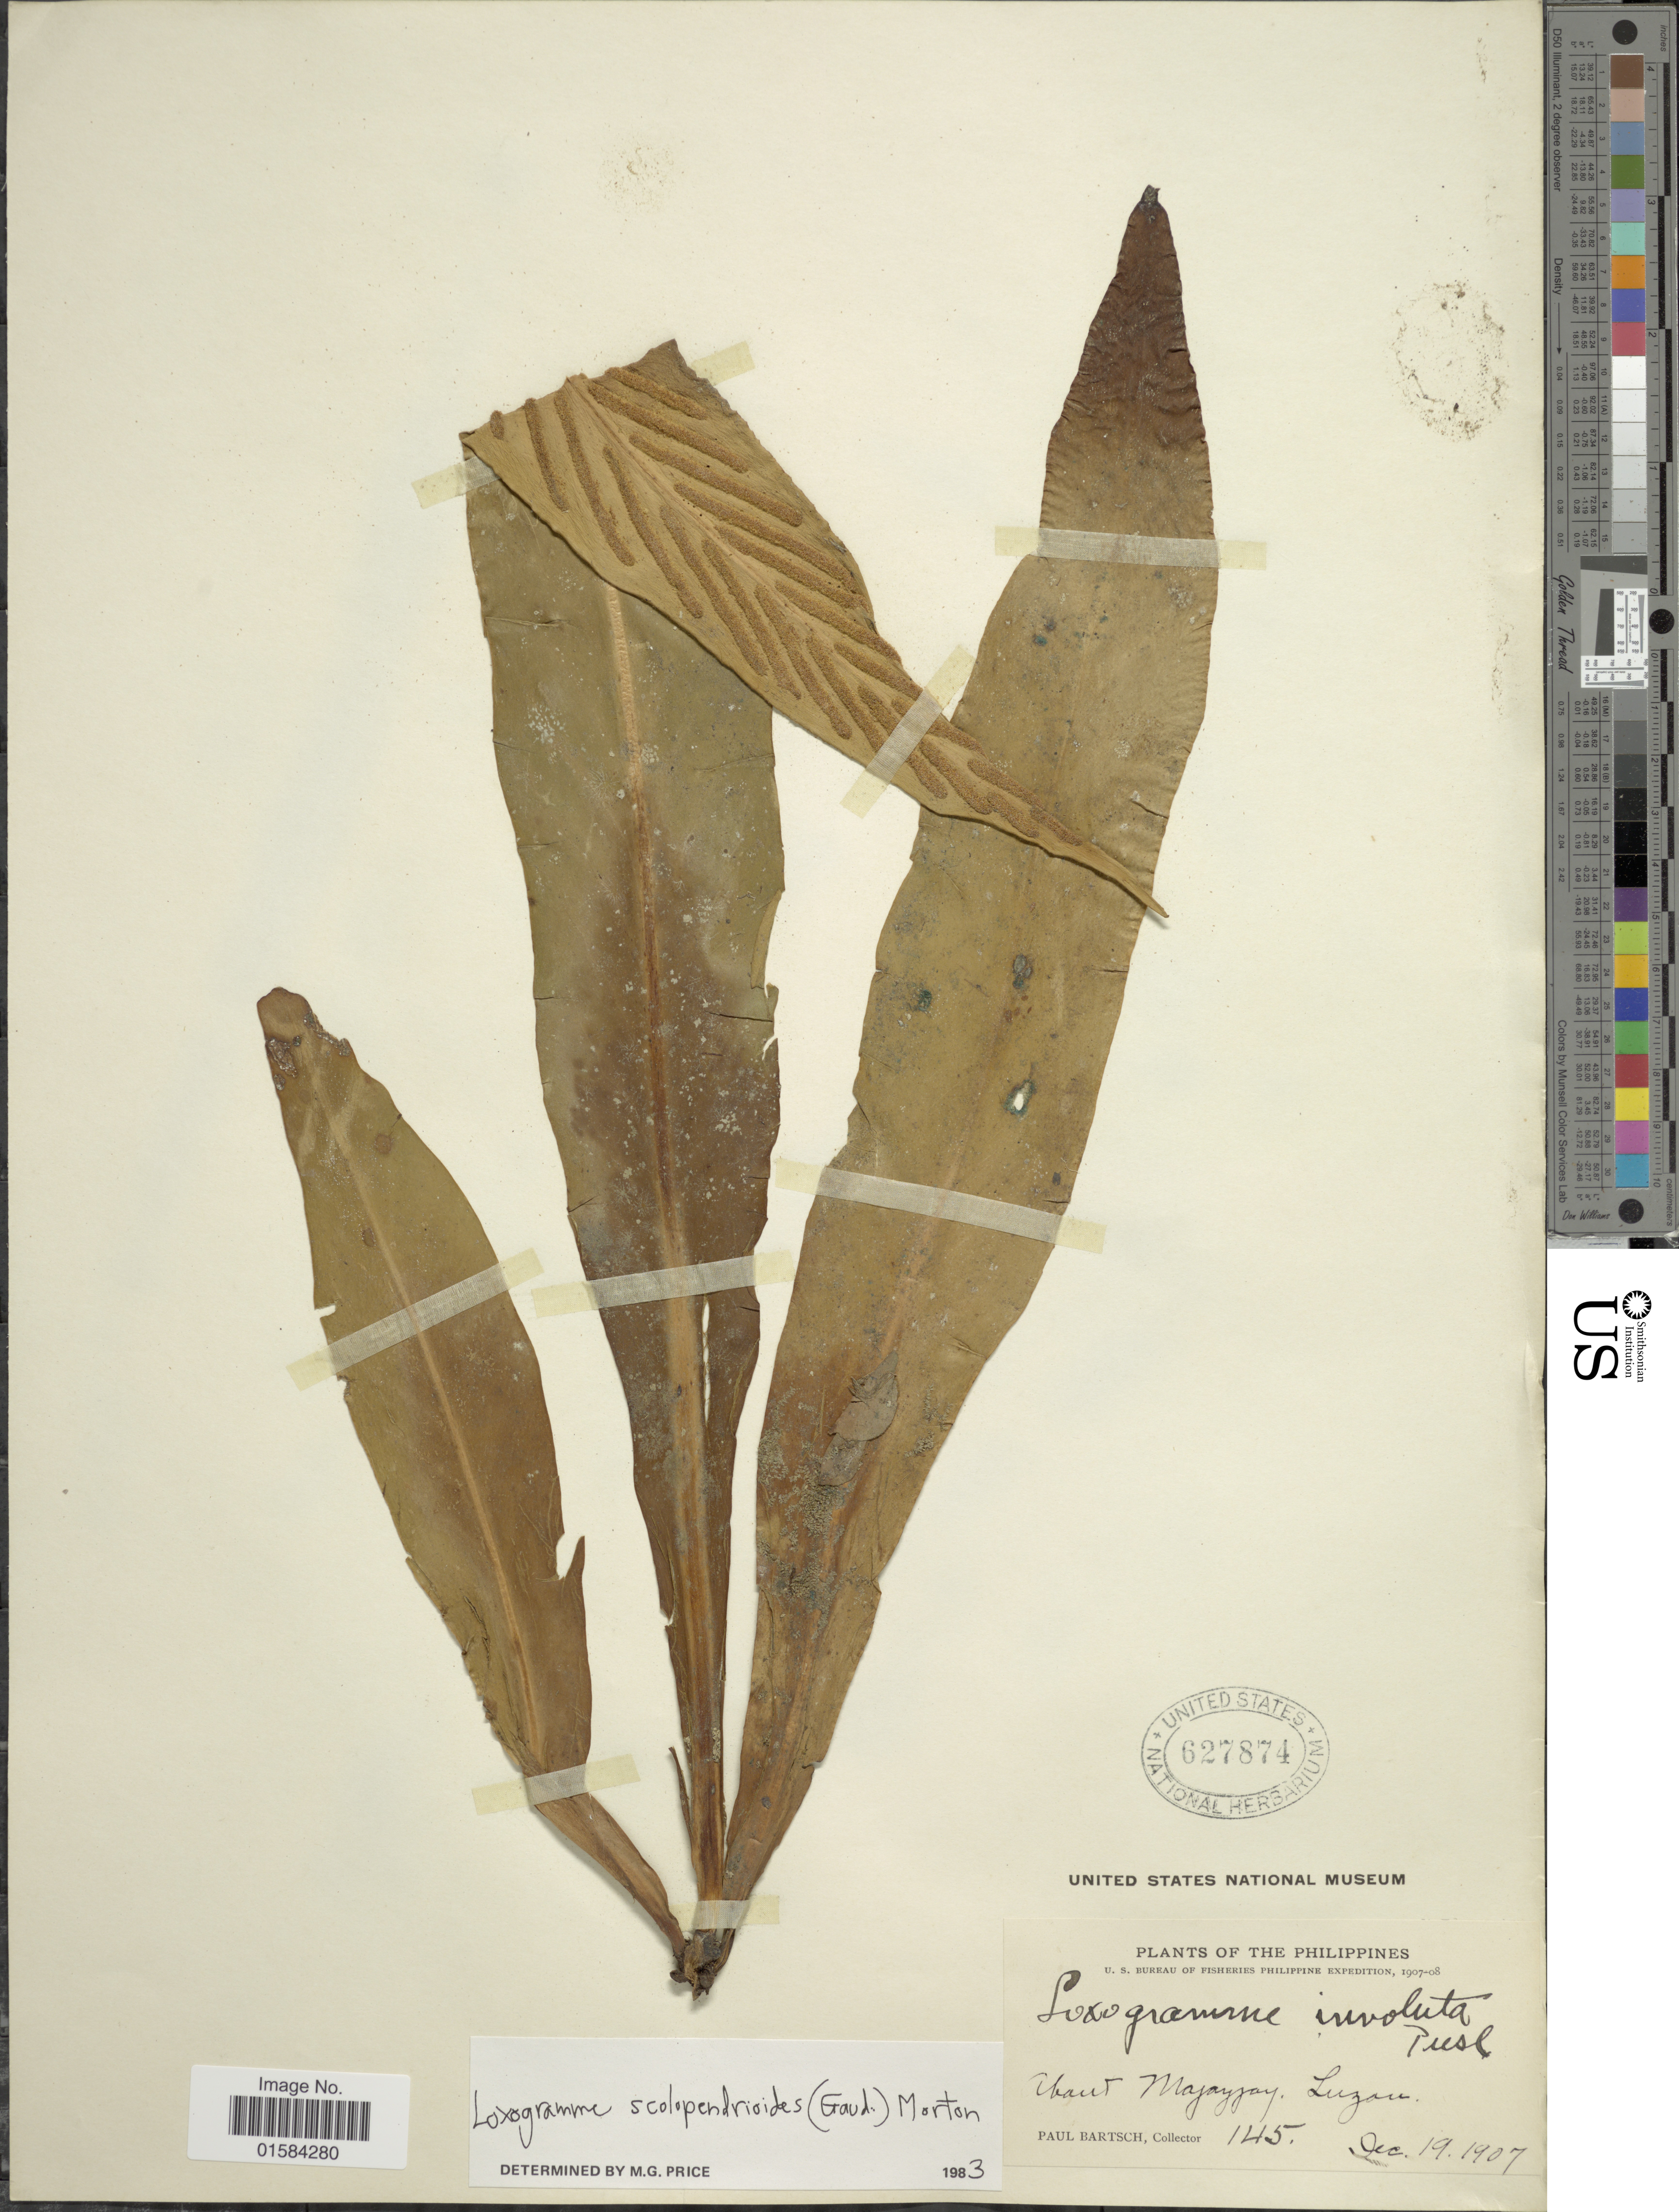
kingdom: Plantae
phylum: Tracheophyta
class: Polypodiopsida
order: Polypodiales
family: Polypodiaceae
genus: Loxogramme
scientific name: Loxogramme scolopendrioides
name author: (Gaudich.) C.V. Morton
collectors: P. Bartsch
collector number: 145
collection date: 1907-12-19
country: Philippines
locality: Thaw Majayjay, Luzon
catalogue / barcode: US 627874